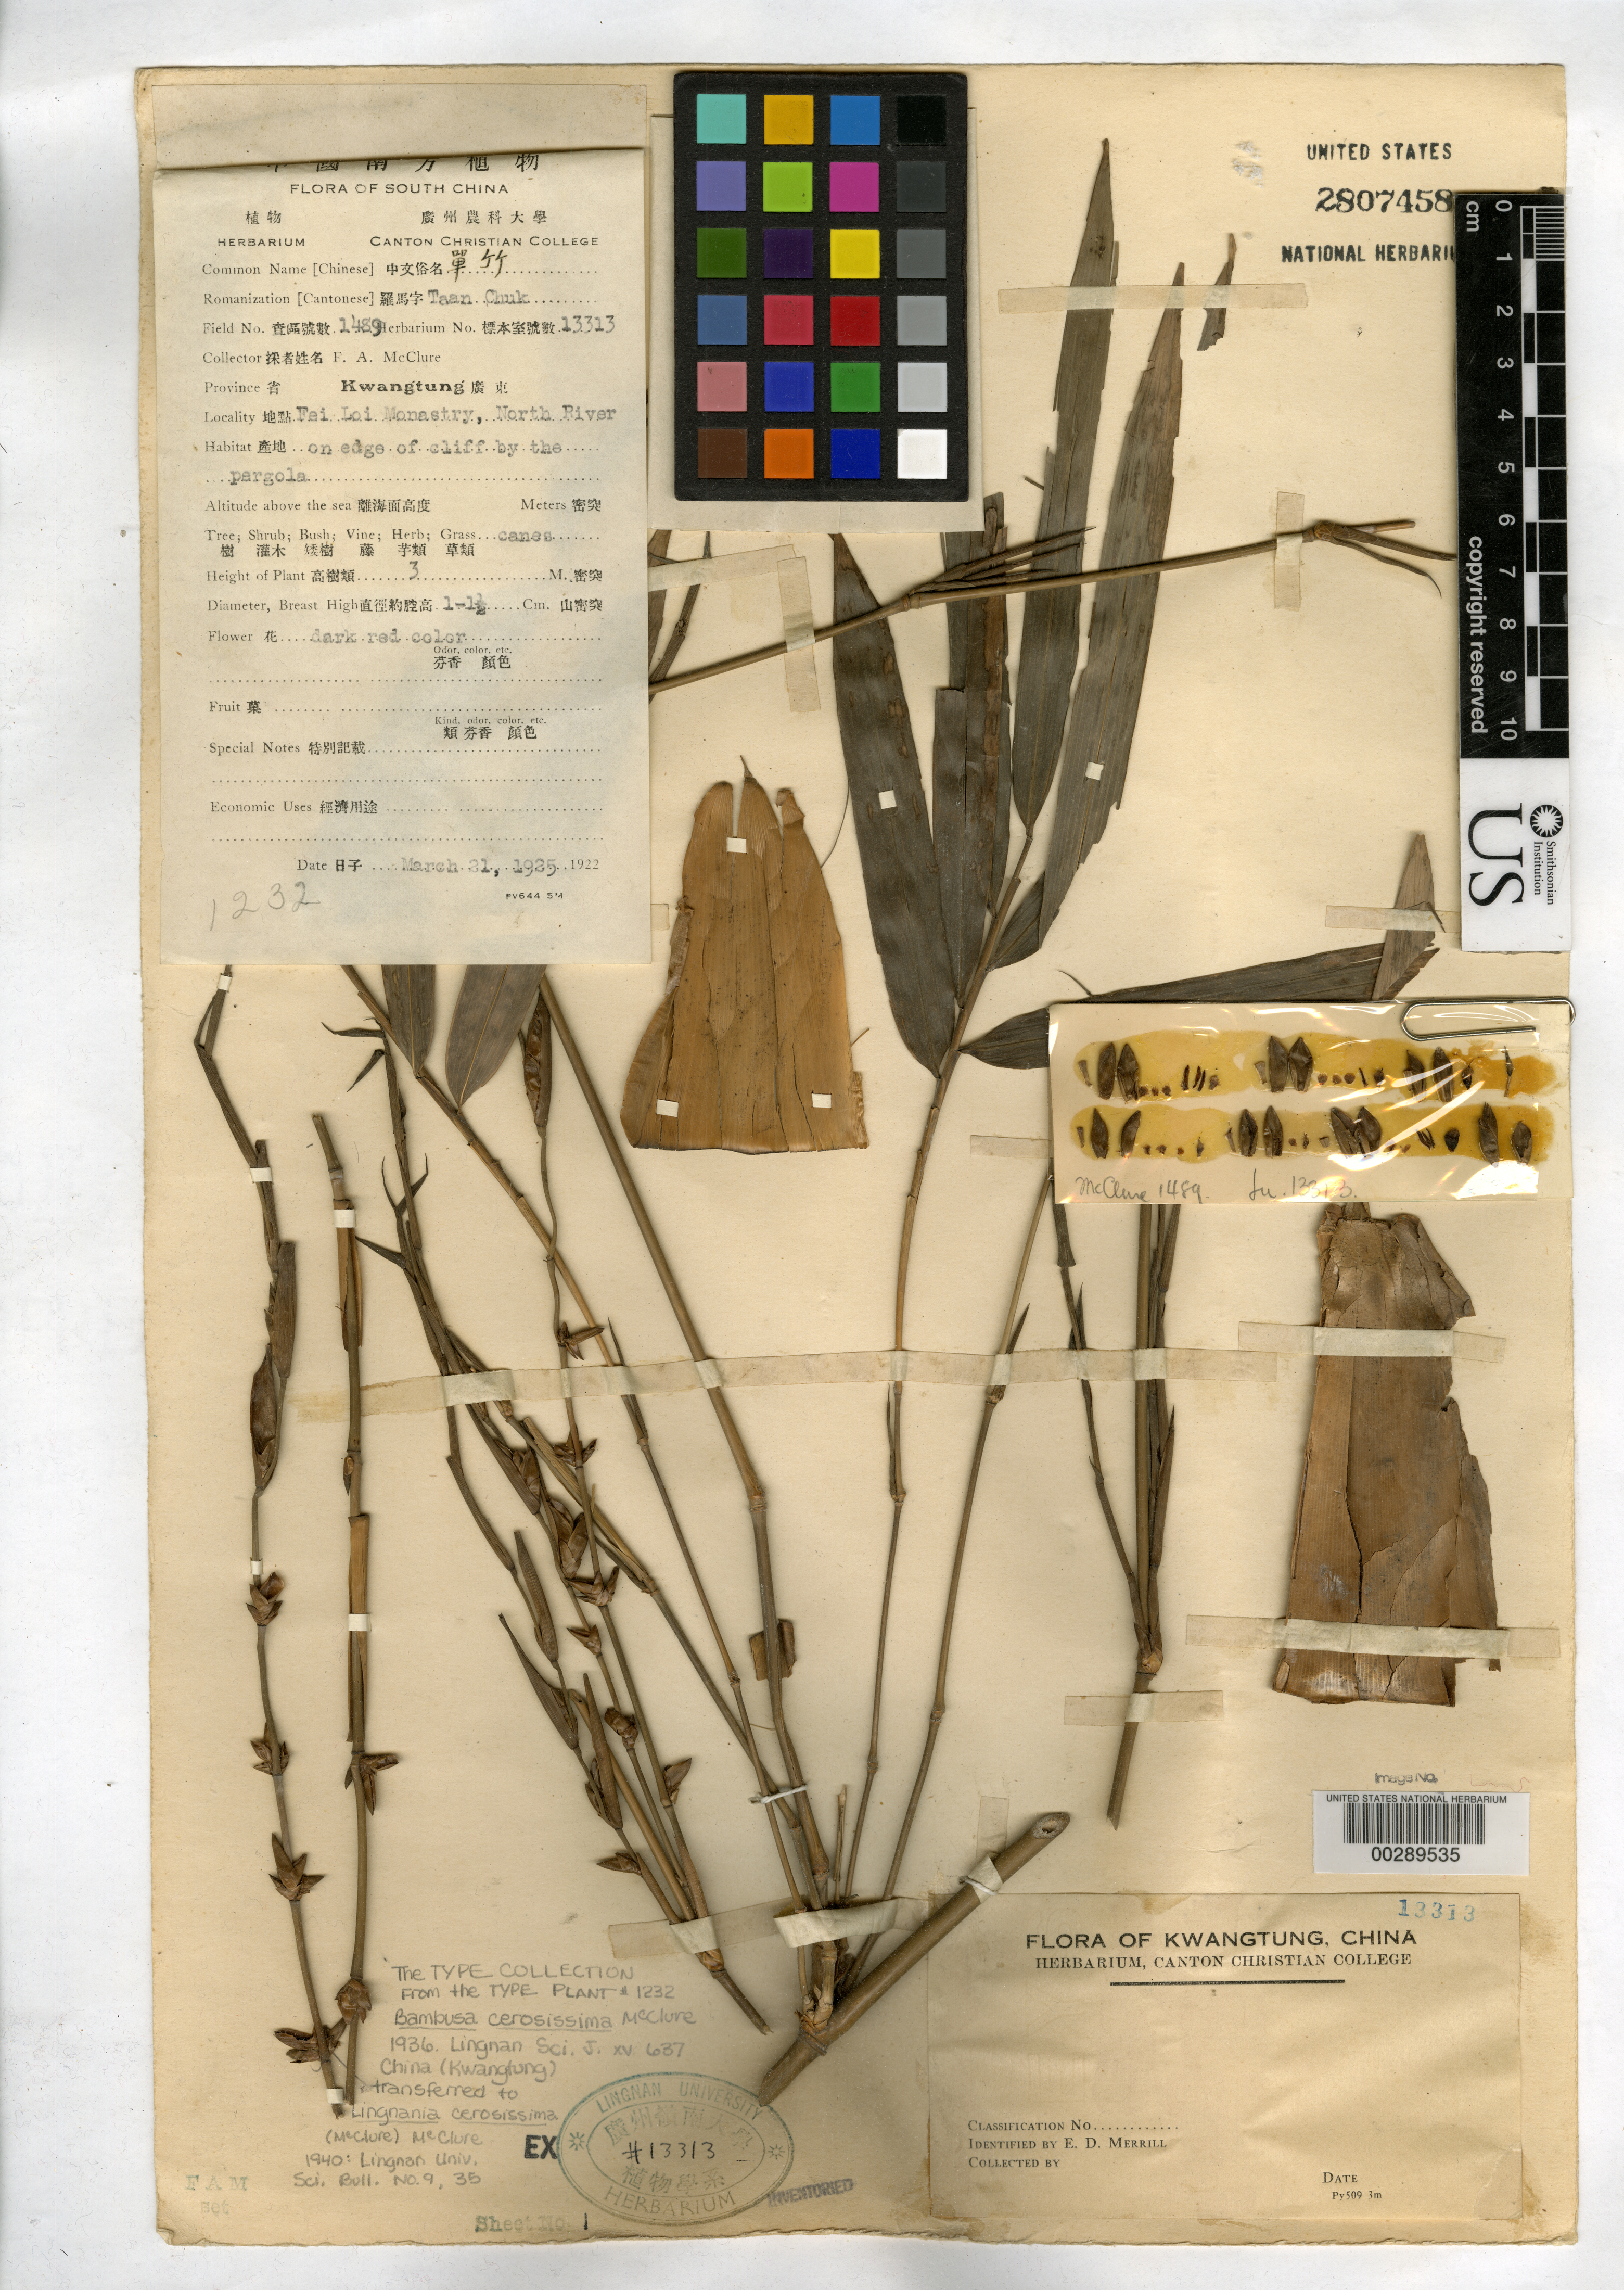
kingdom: Plantae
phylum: Tracheophyta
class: Liliopsida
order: Poales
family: Poaceae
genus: Bambusa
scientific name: Bambusa cerosissima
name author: McClure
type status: Isotype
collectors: F. A. McClure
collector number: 1489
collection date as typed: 21 Mar 1925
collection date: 1925-03-21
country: China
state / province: Guangdong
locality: North River, Fei-loi Monastery.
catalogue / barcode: US 2807458